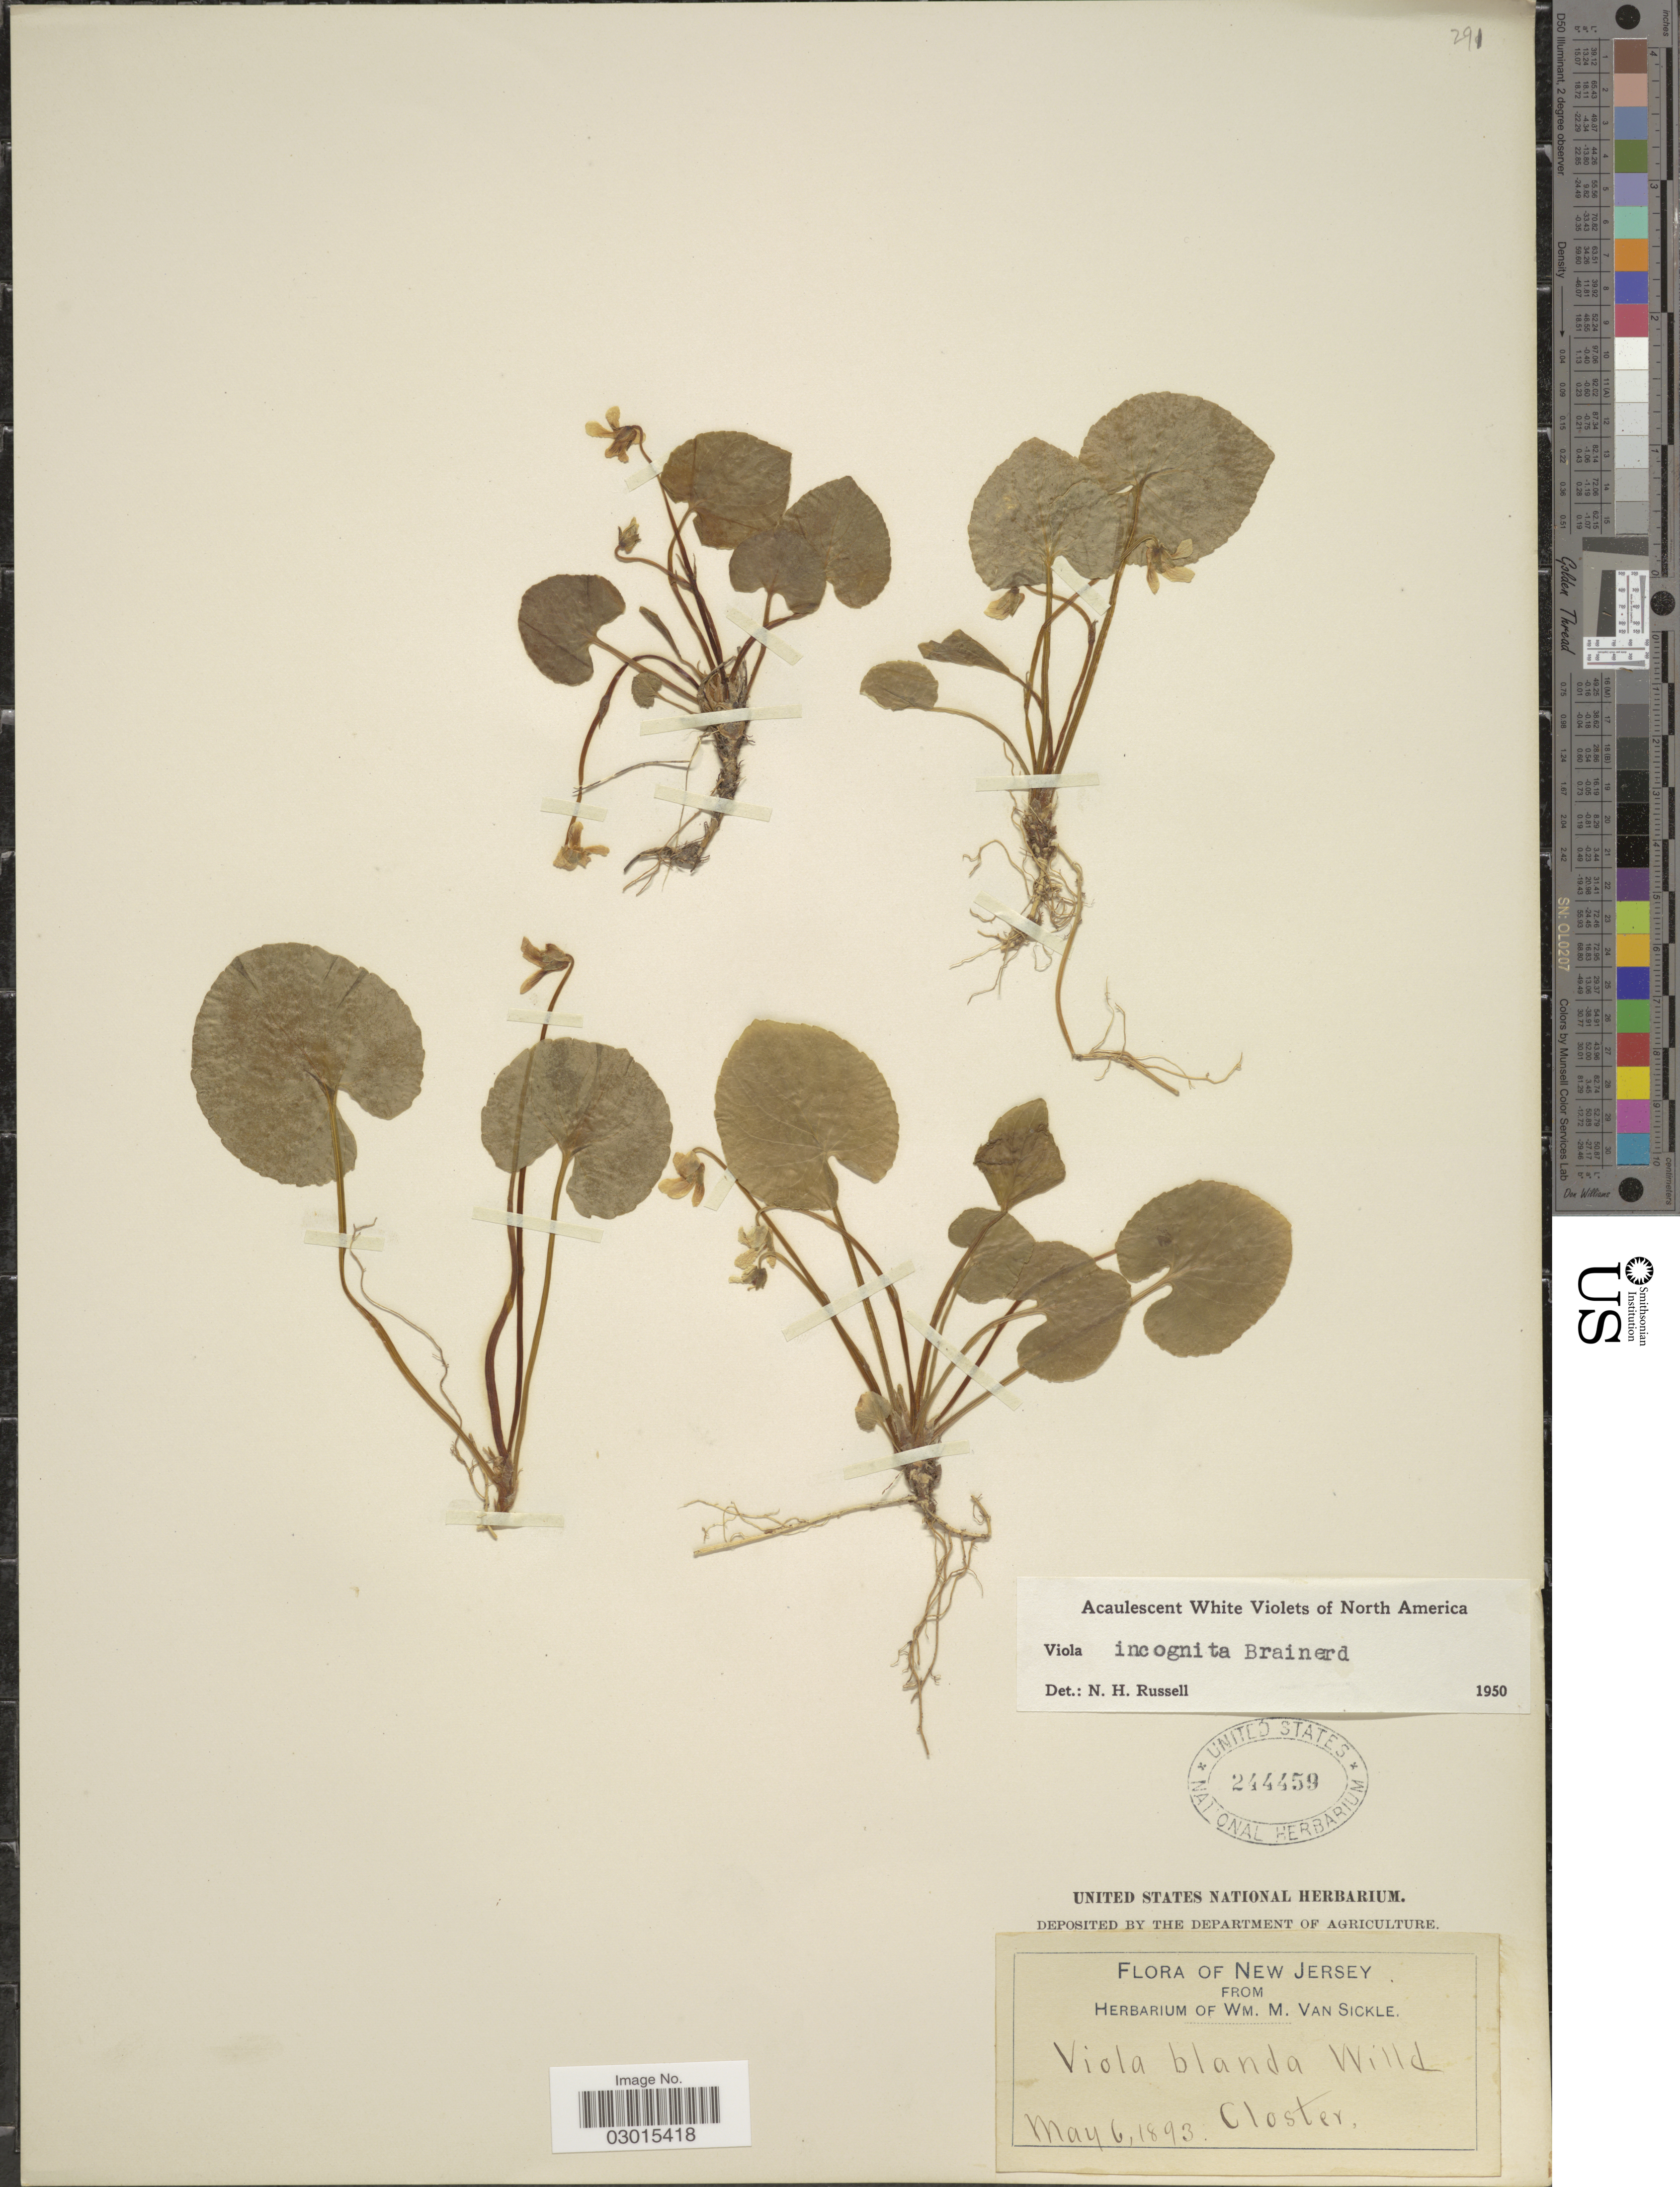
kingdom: Plantae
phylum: Tracheophyta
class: Magnoliopsida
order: Malpighiales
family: Violaceae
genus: Viola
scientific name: Viola incognita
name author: Brainerd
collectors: ex herb. Wm. M. Van Sickle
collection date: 1893-05-06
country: United States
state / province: New Jersey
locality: Closter.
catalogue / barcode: US 244459